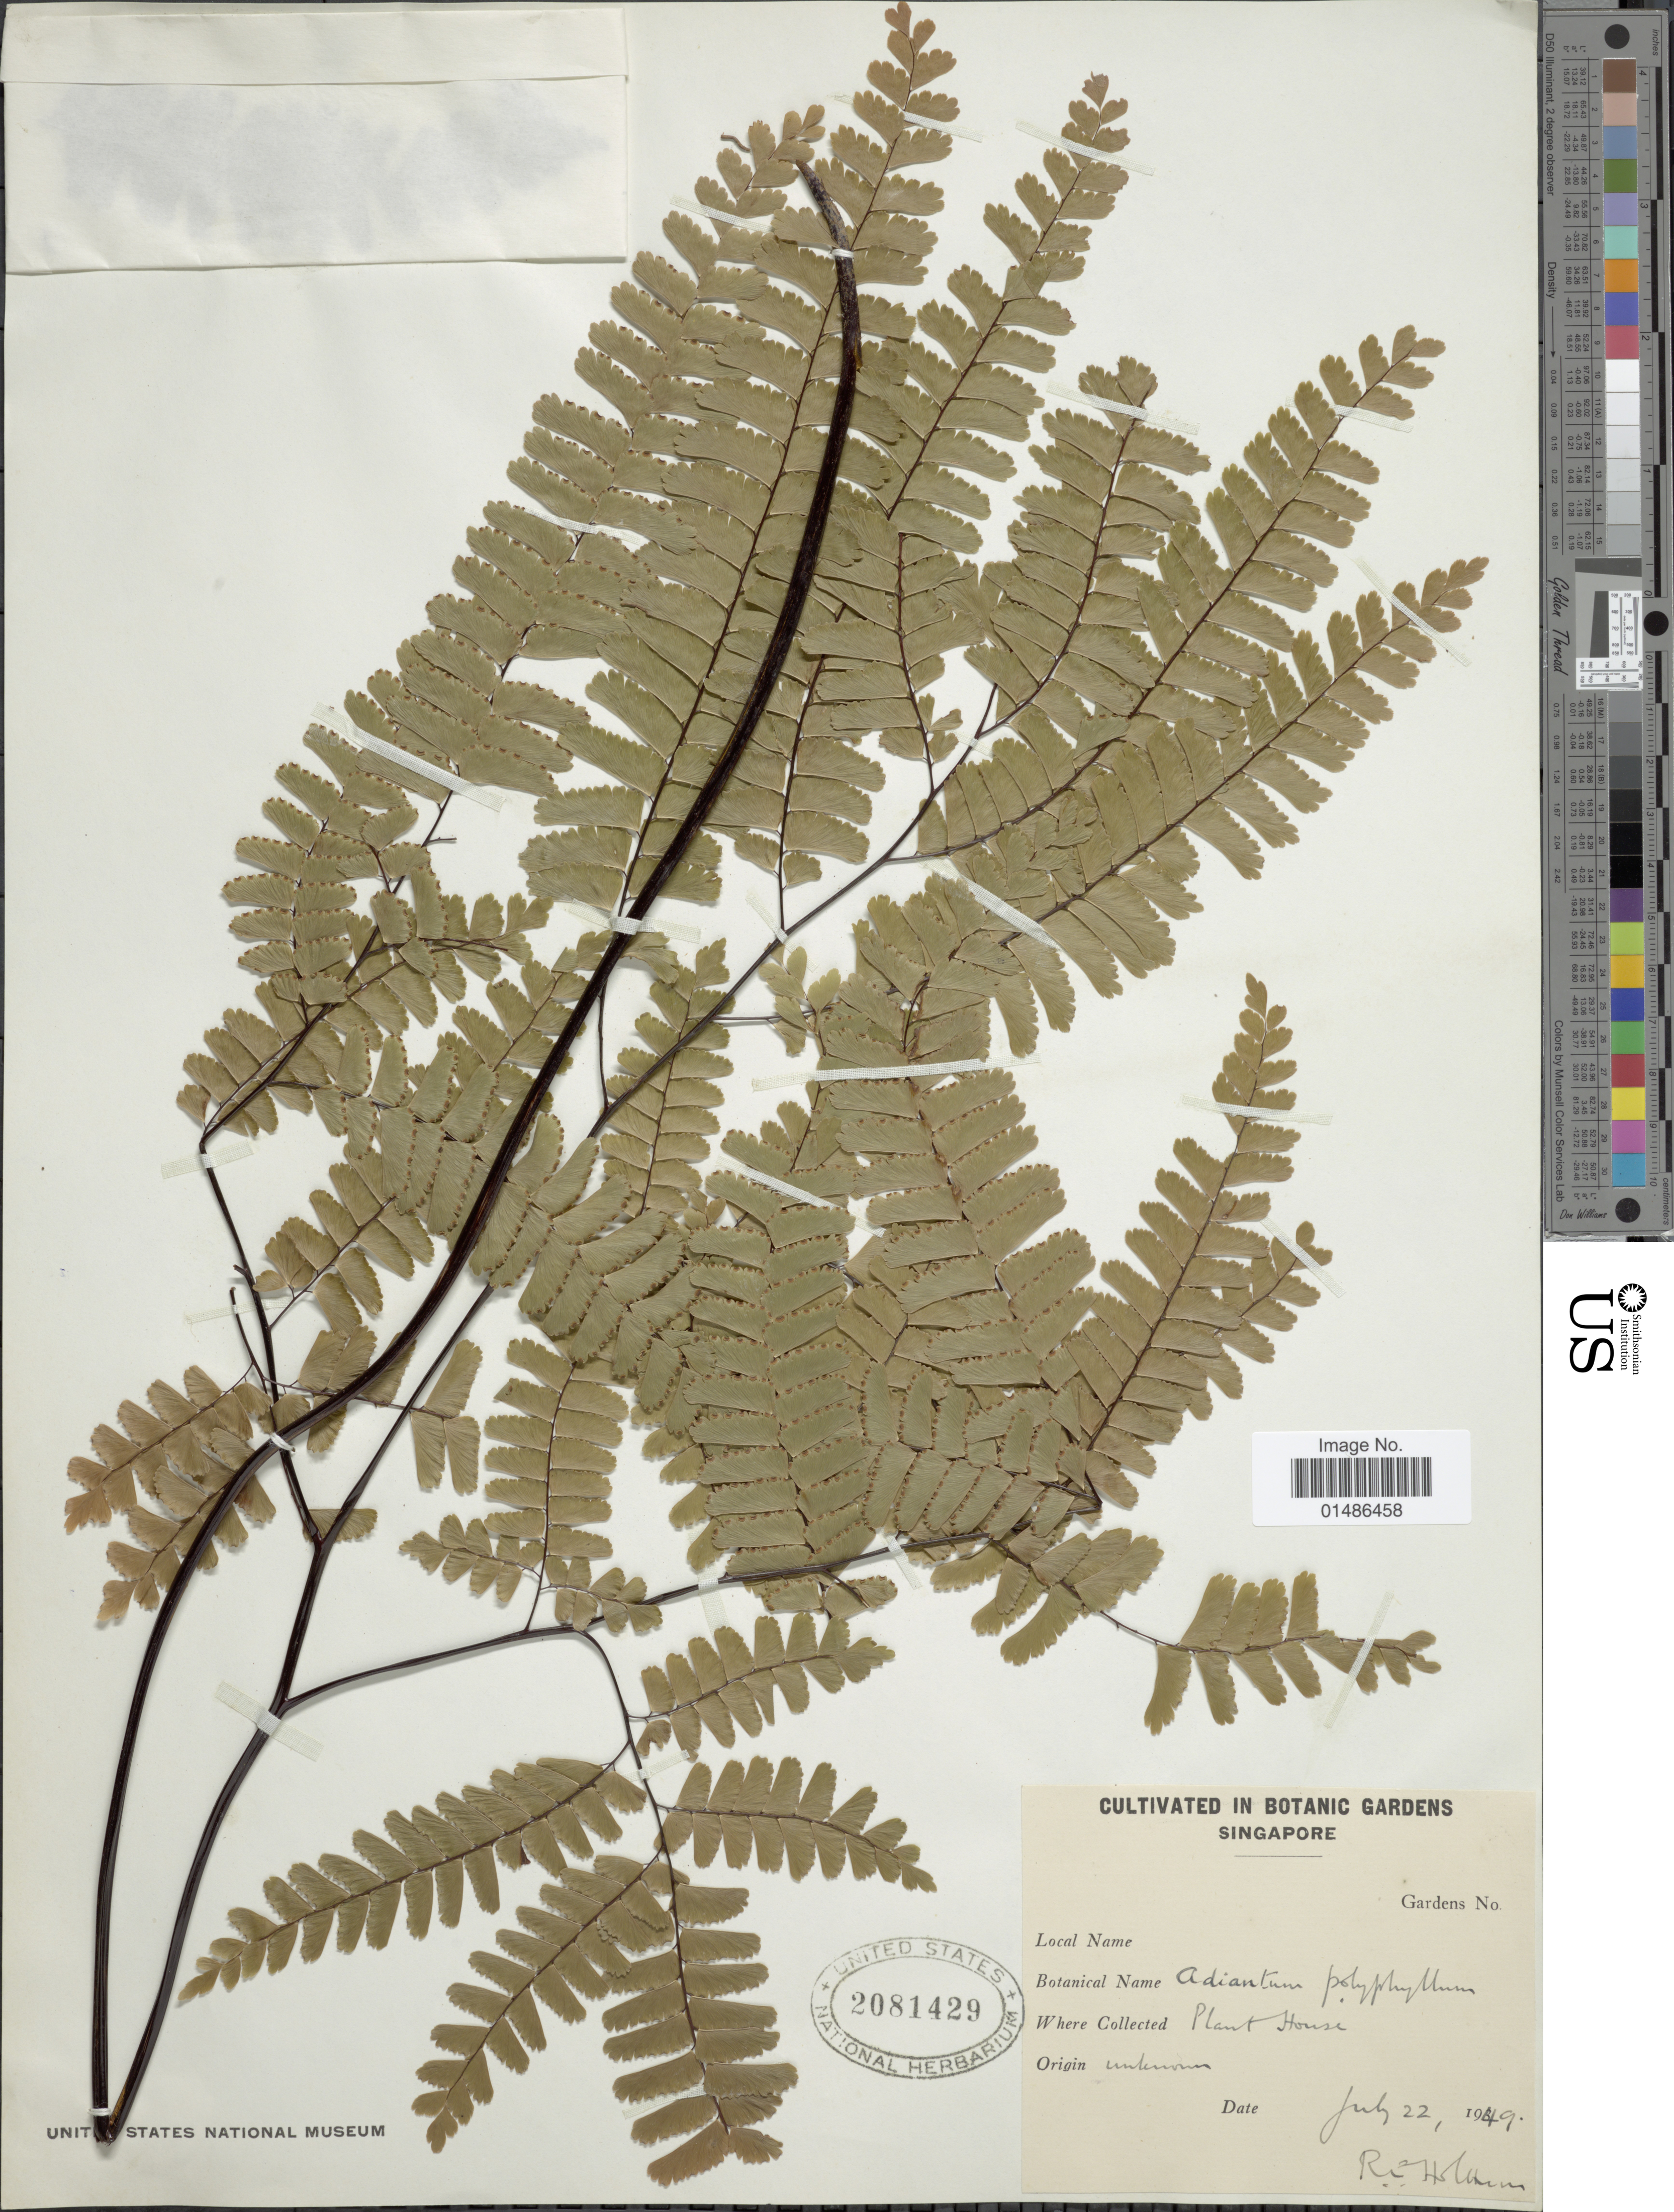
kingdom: Plantae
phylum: Tracheophyta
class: Polypodiopsida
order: Polypodiales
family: Pteridaceae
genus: Adiantum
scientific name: Adiantum polyphyllum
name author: Willd.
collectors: R. E. Holttum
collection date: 1949-07-22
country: Singapore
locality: Cultivated in Botanic Gardens Singapore. Plant House.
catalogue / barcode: US 2081429